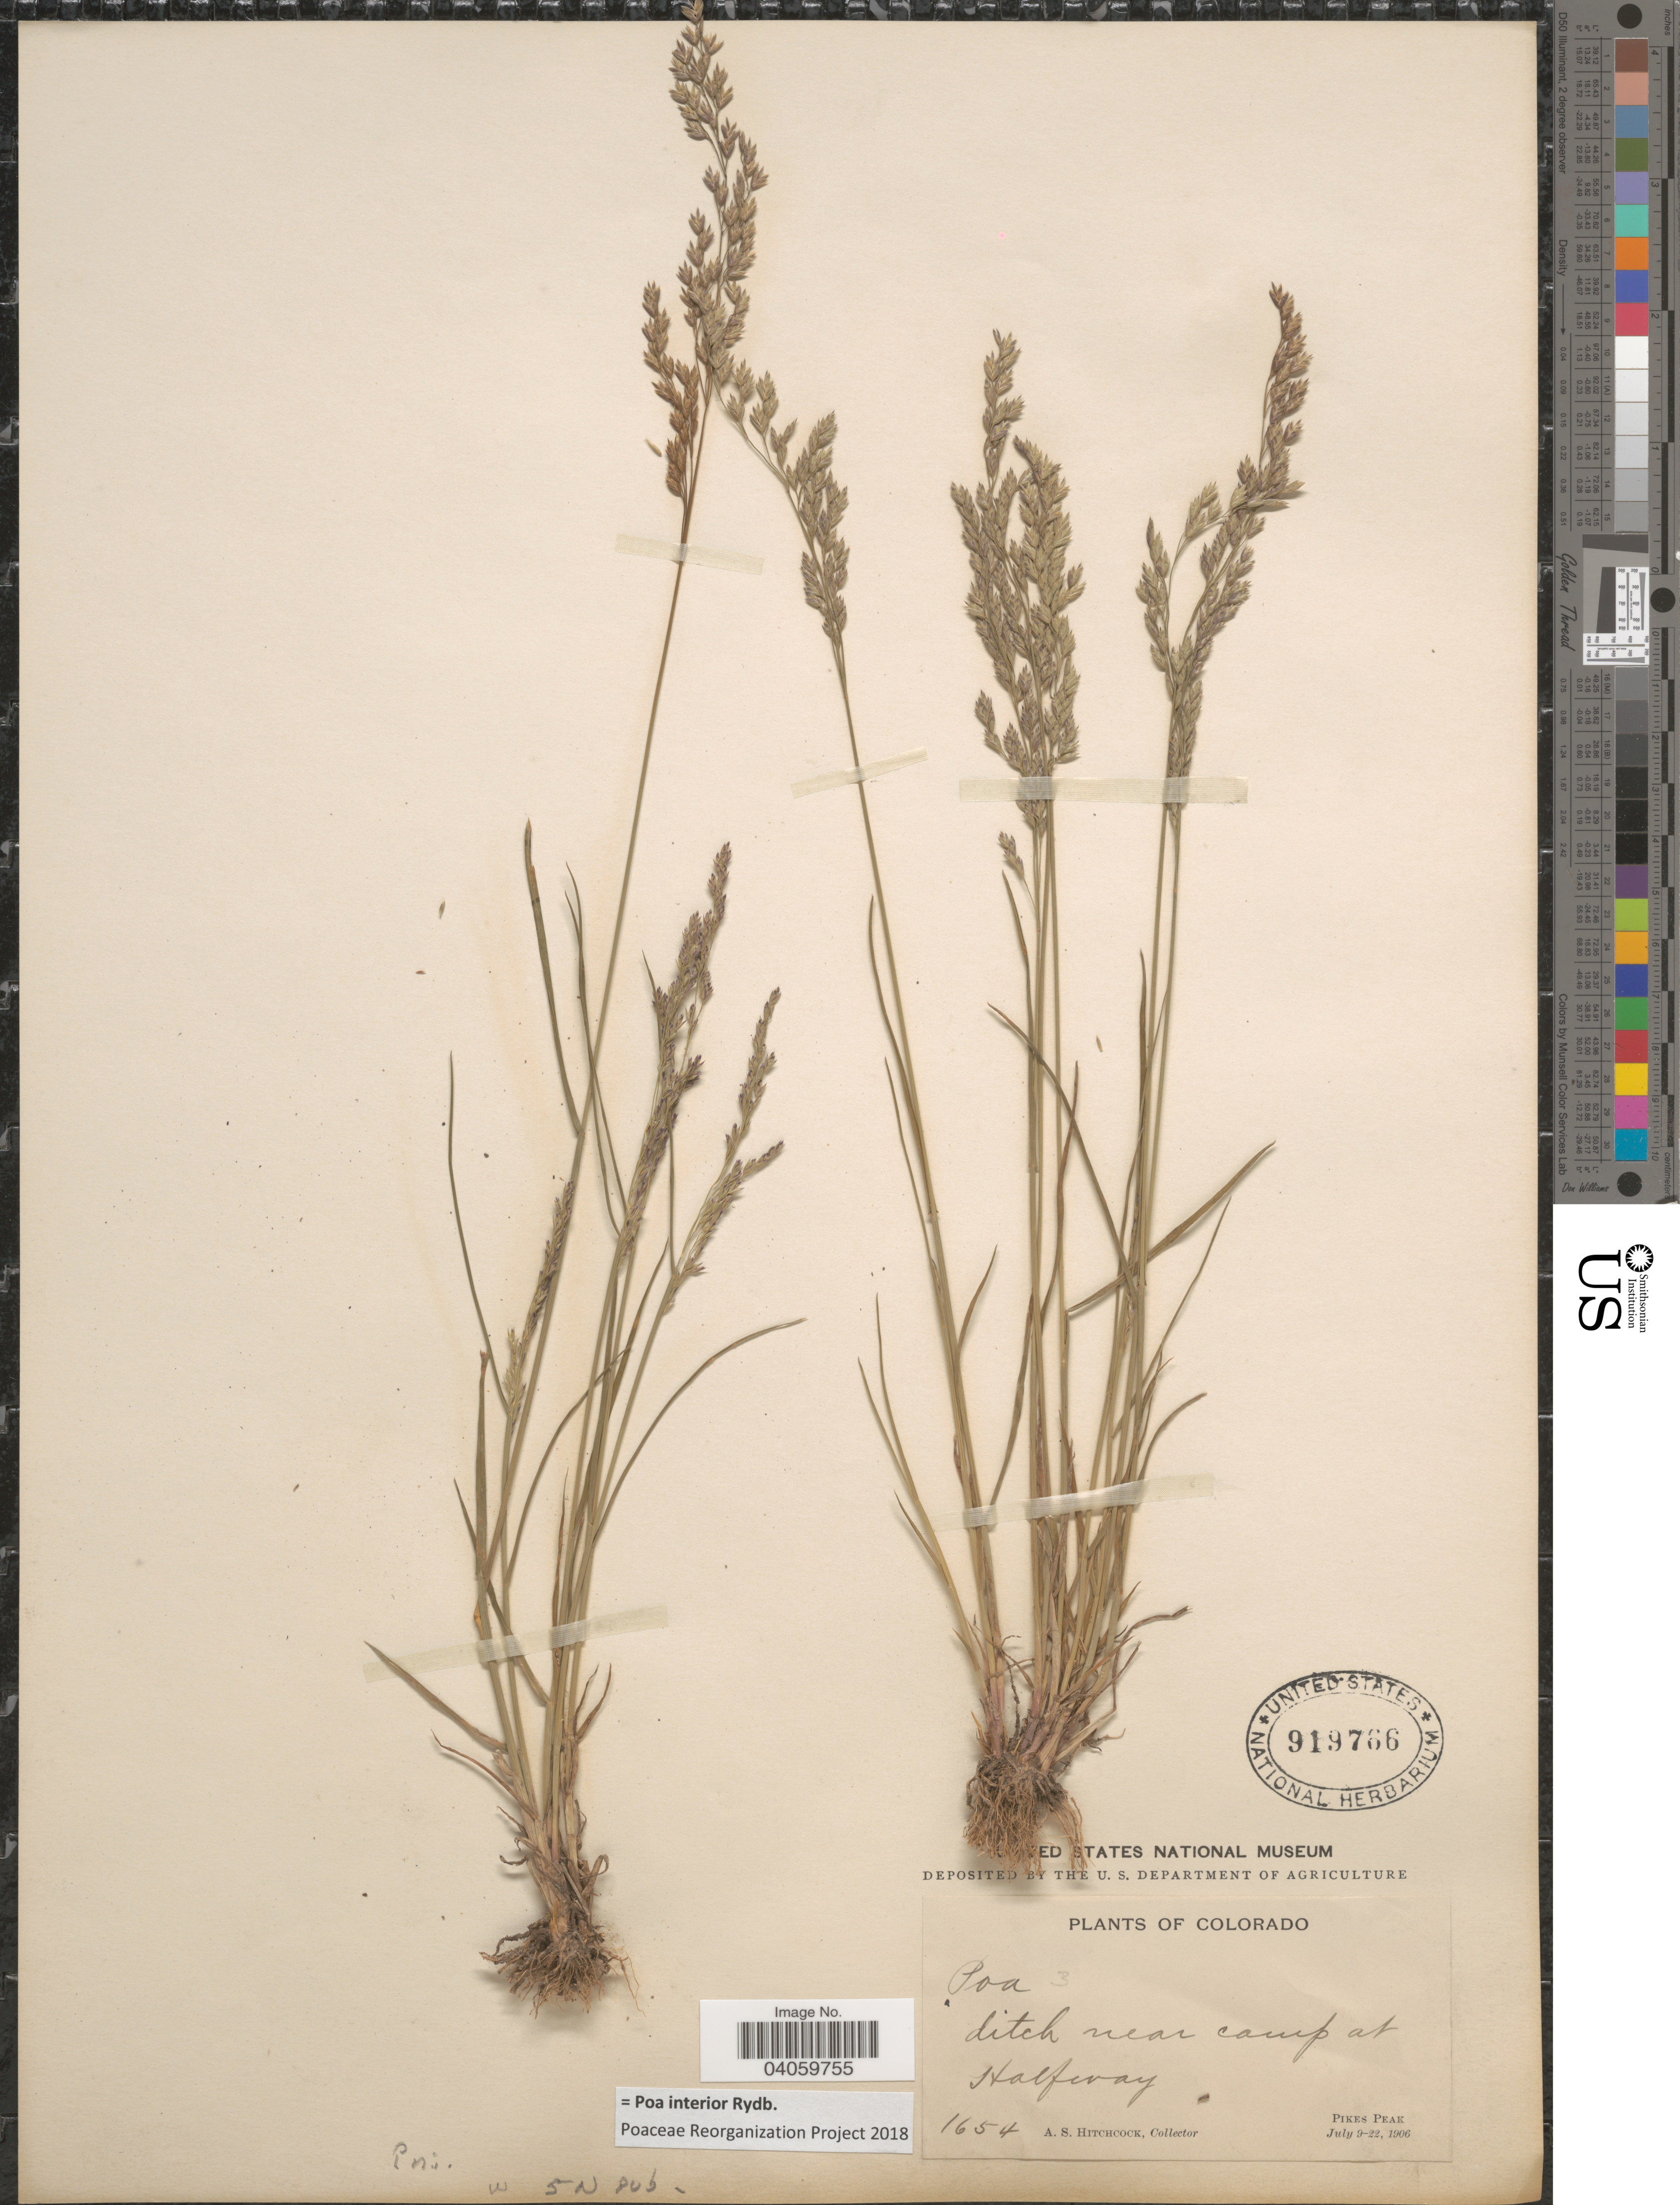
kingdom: Plantae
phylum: Tracheophyta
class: Liliopsida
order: Poales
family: Poaceae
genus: Poa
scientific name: Poa interior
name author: Rydb.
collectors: A. S. Hitchcock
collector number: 1654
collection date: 1906-07-09/1906-07-22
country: United States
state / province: Colorado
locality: Ditch near camp at Halfway. Pikes Peak.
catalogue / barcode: US 919766